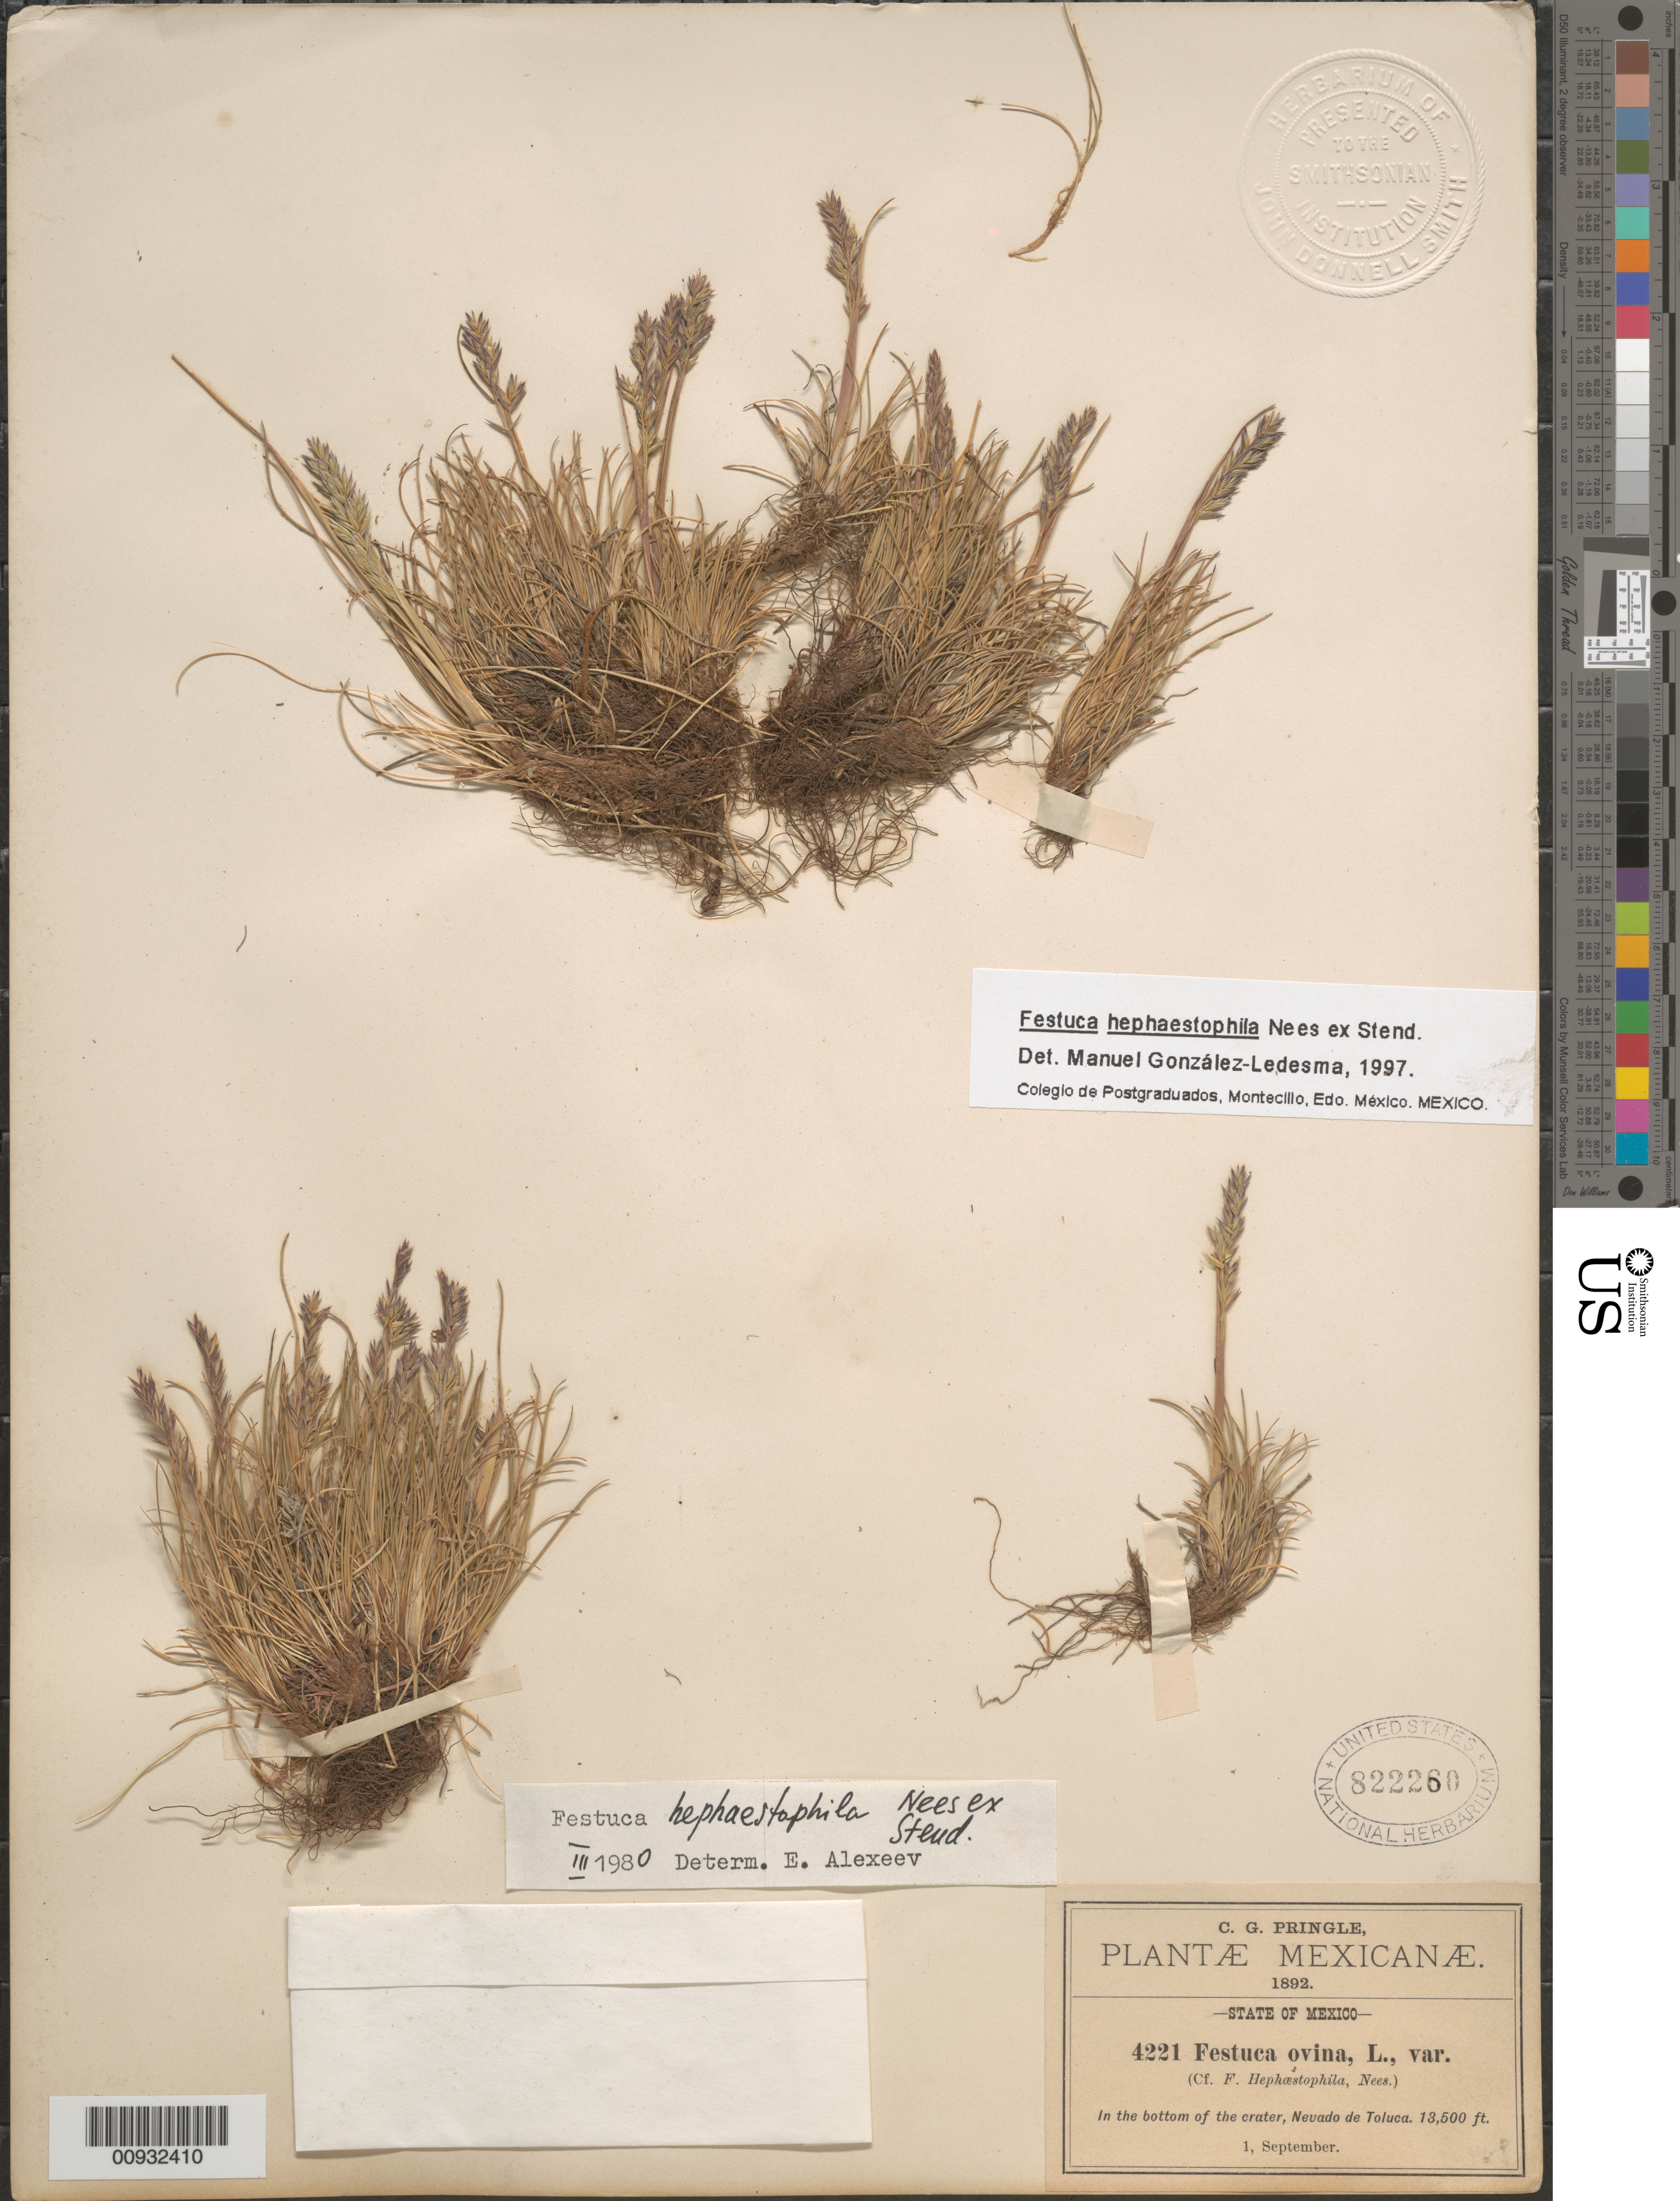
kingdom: Plantae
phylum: Tracheophyta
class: Liliopsida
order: Poales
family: Poaceae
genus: Festuca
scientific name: Festuca hephaestophila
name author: Nees ex Steud.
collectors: C. G. Pringle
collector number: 4221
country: Mexico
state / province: México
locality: Nevado de Toluca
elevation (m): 4115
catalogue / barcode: US 822260